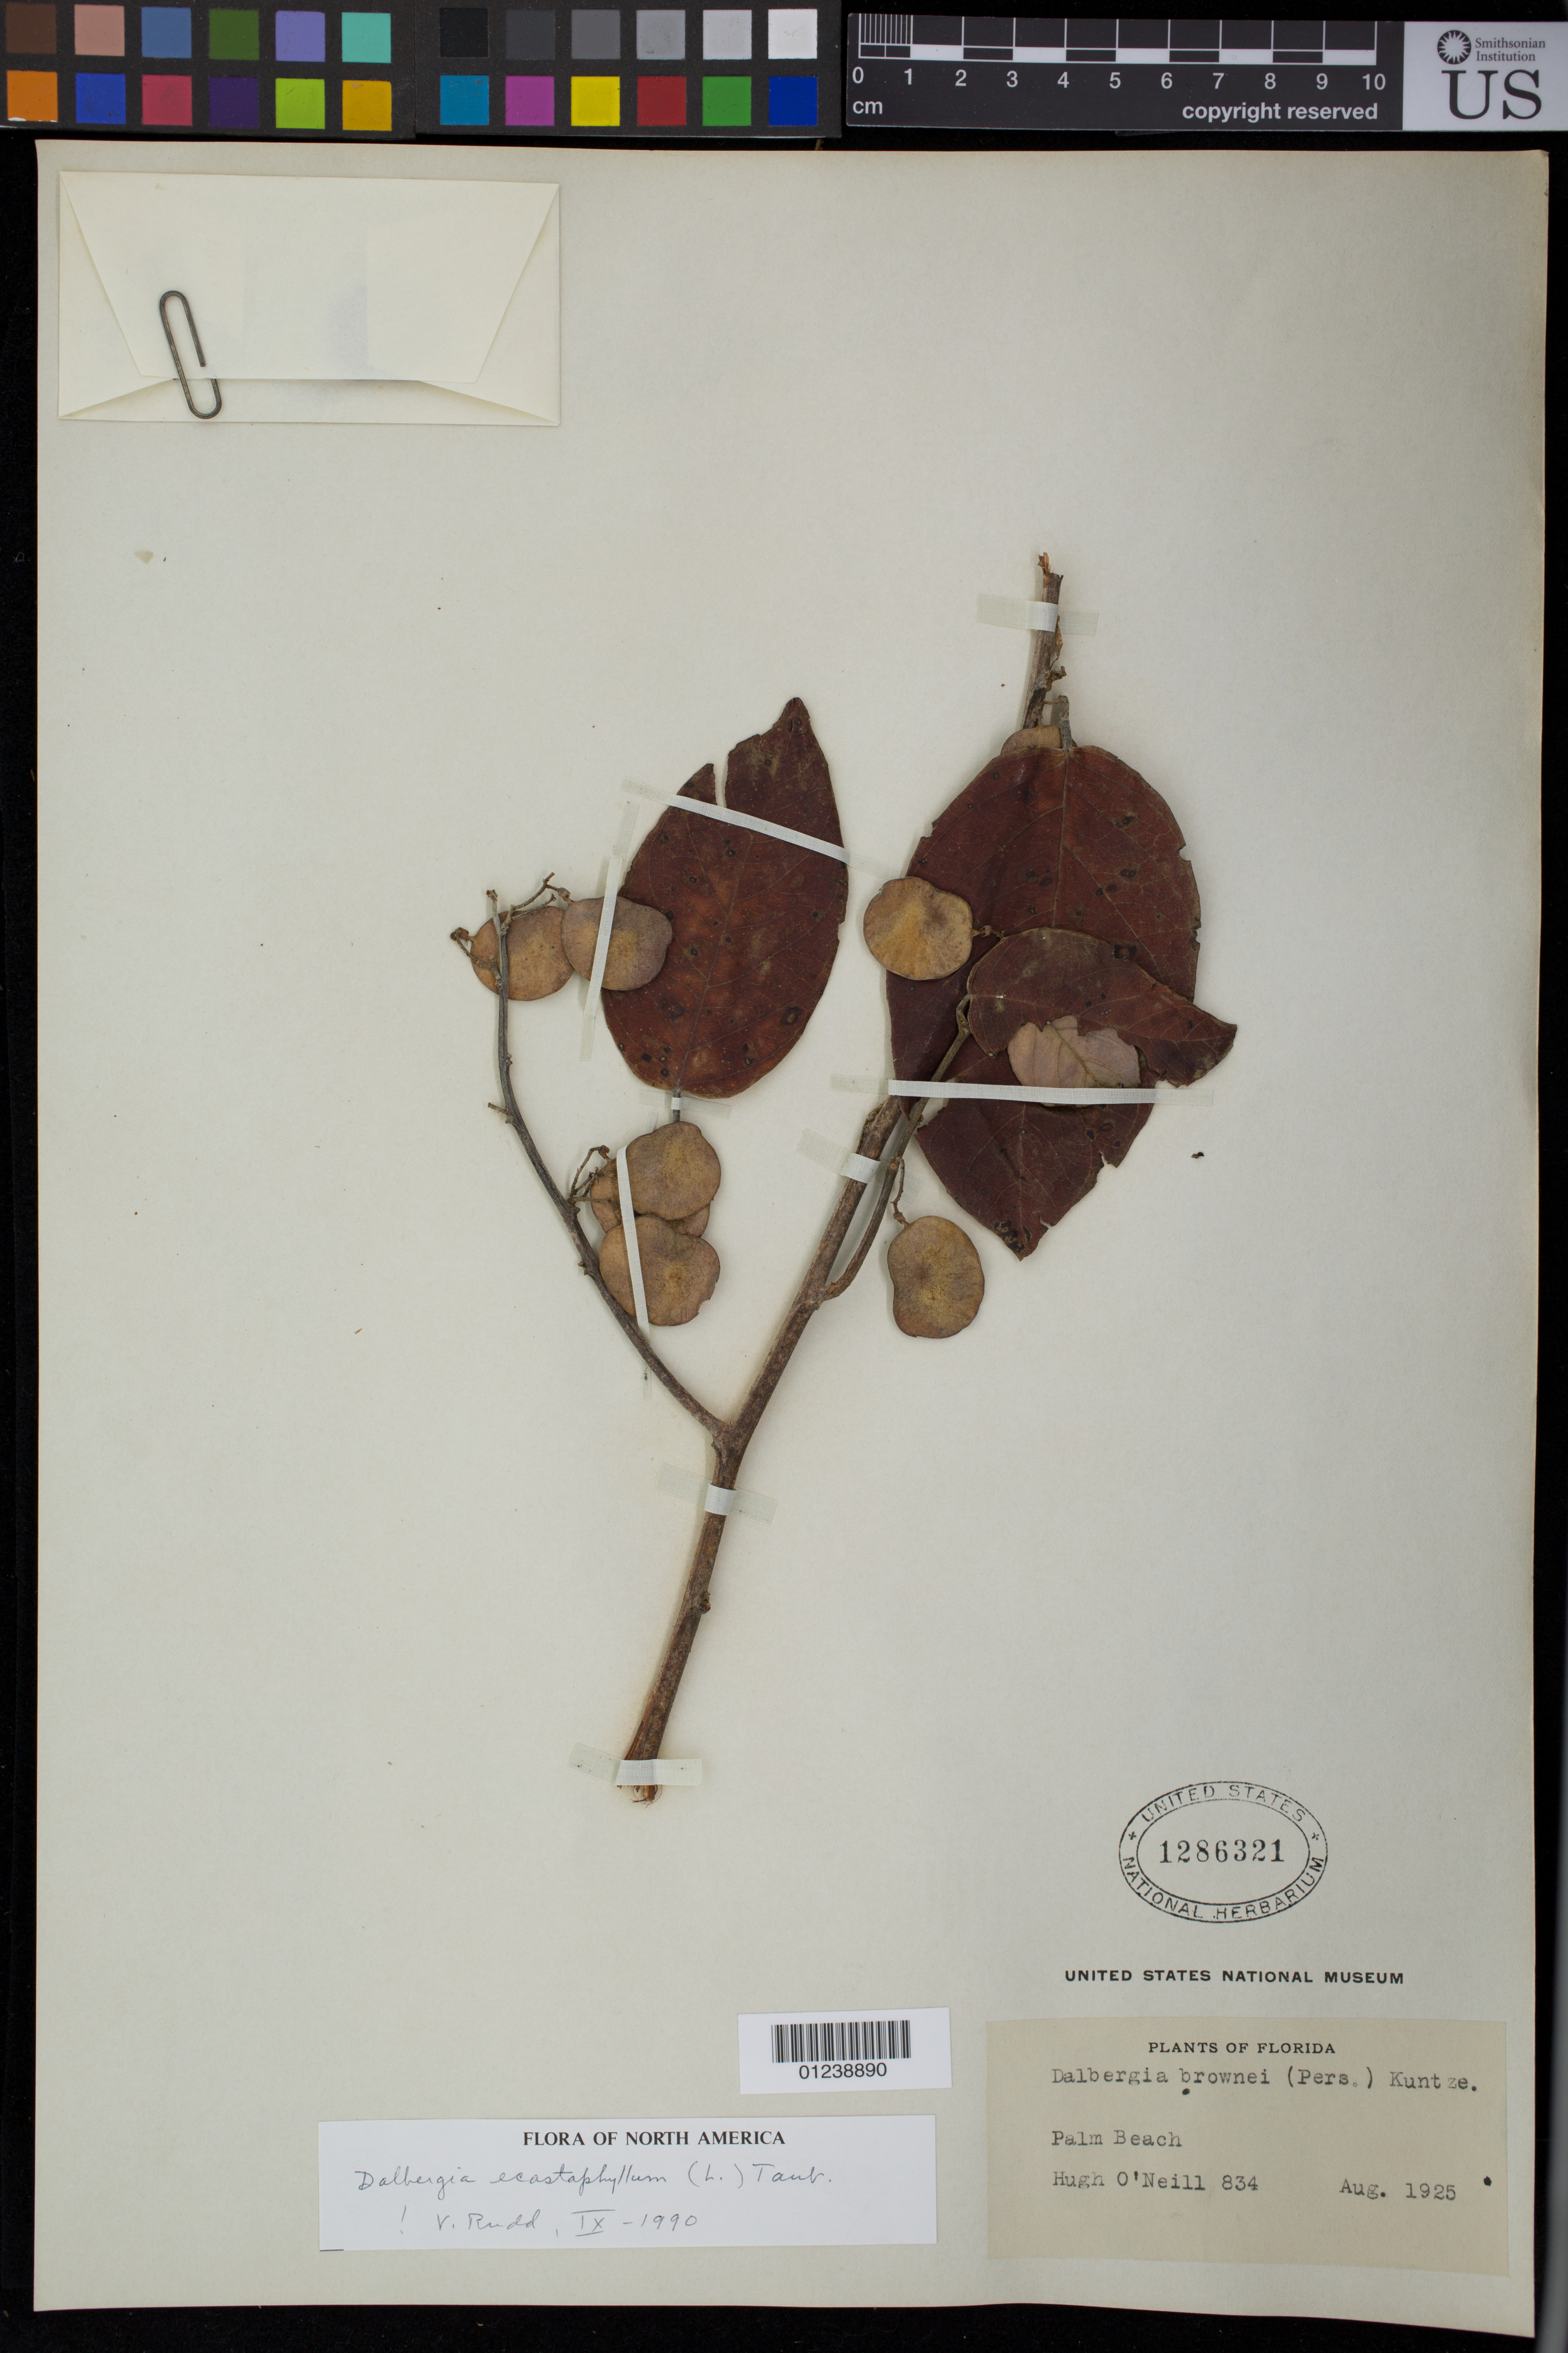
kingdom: Plantae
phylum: Tracheophyta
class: Magnoliopsida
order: Fabales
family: Fabaceae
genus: Dalbergia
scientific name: Dalbergia ecastaphyllum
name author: (L.) Taub.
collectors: H. O'Neill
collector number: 834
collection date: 1925-08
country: United States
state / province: Florida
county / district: Palm Beach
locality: Palm Beach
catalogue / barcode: US 1286321